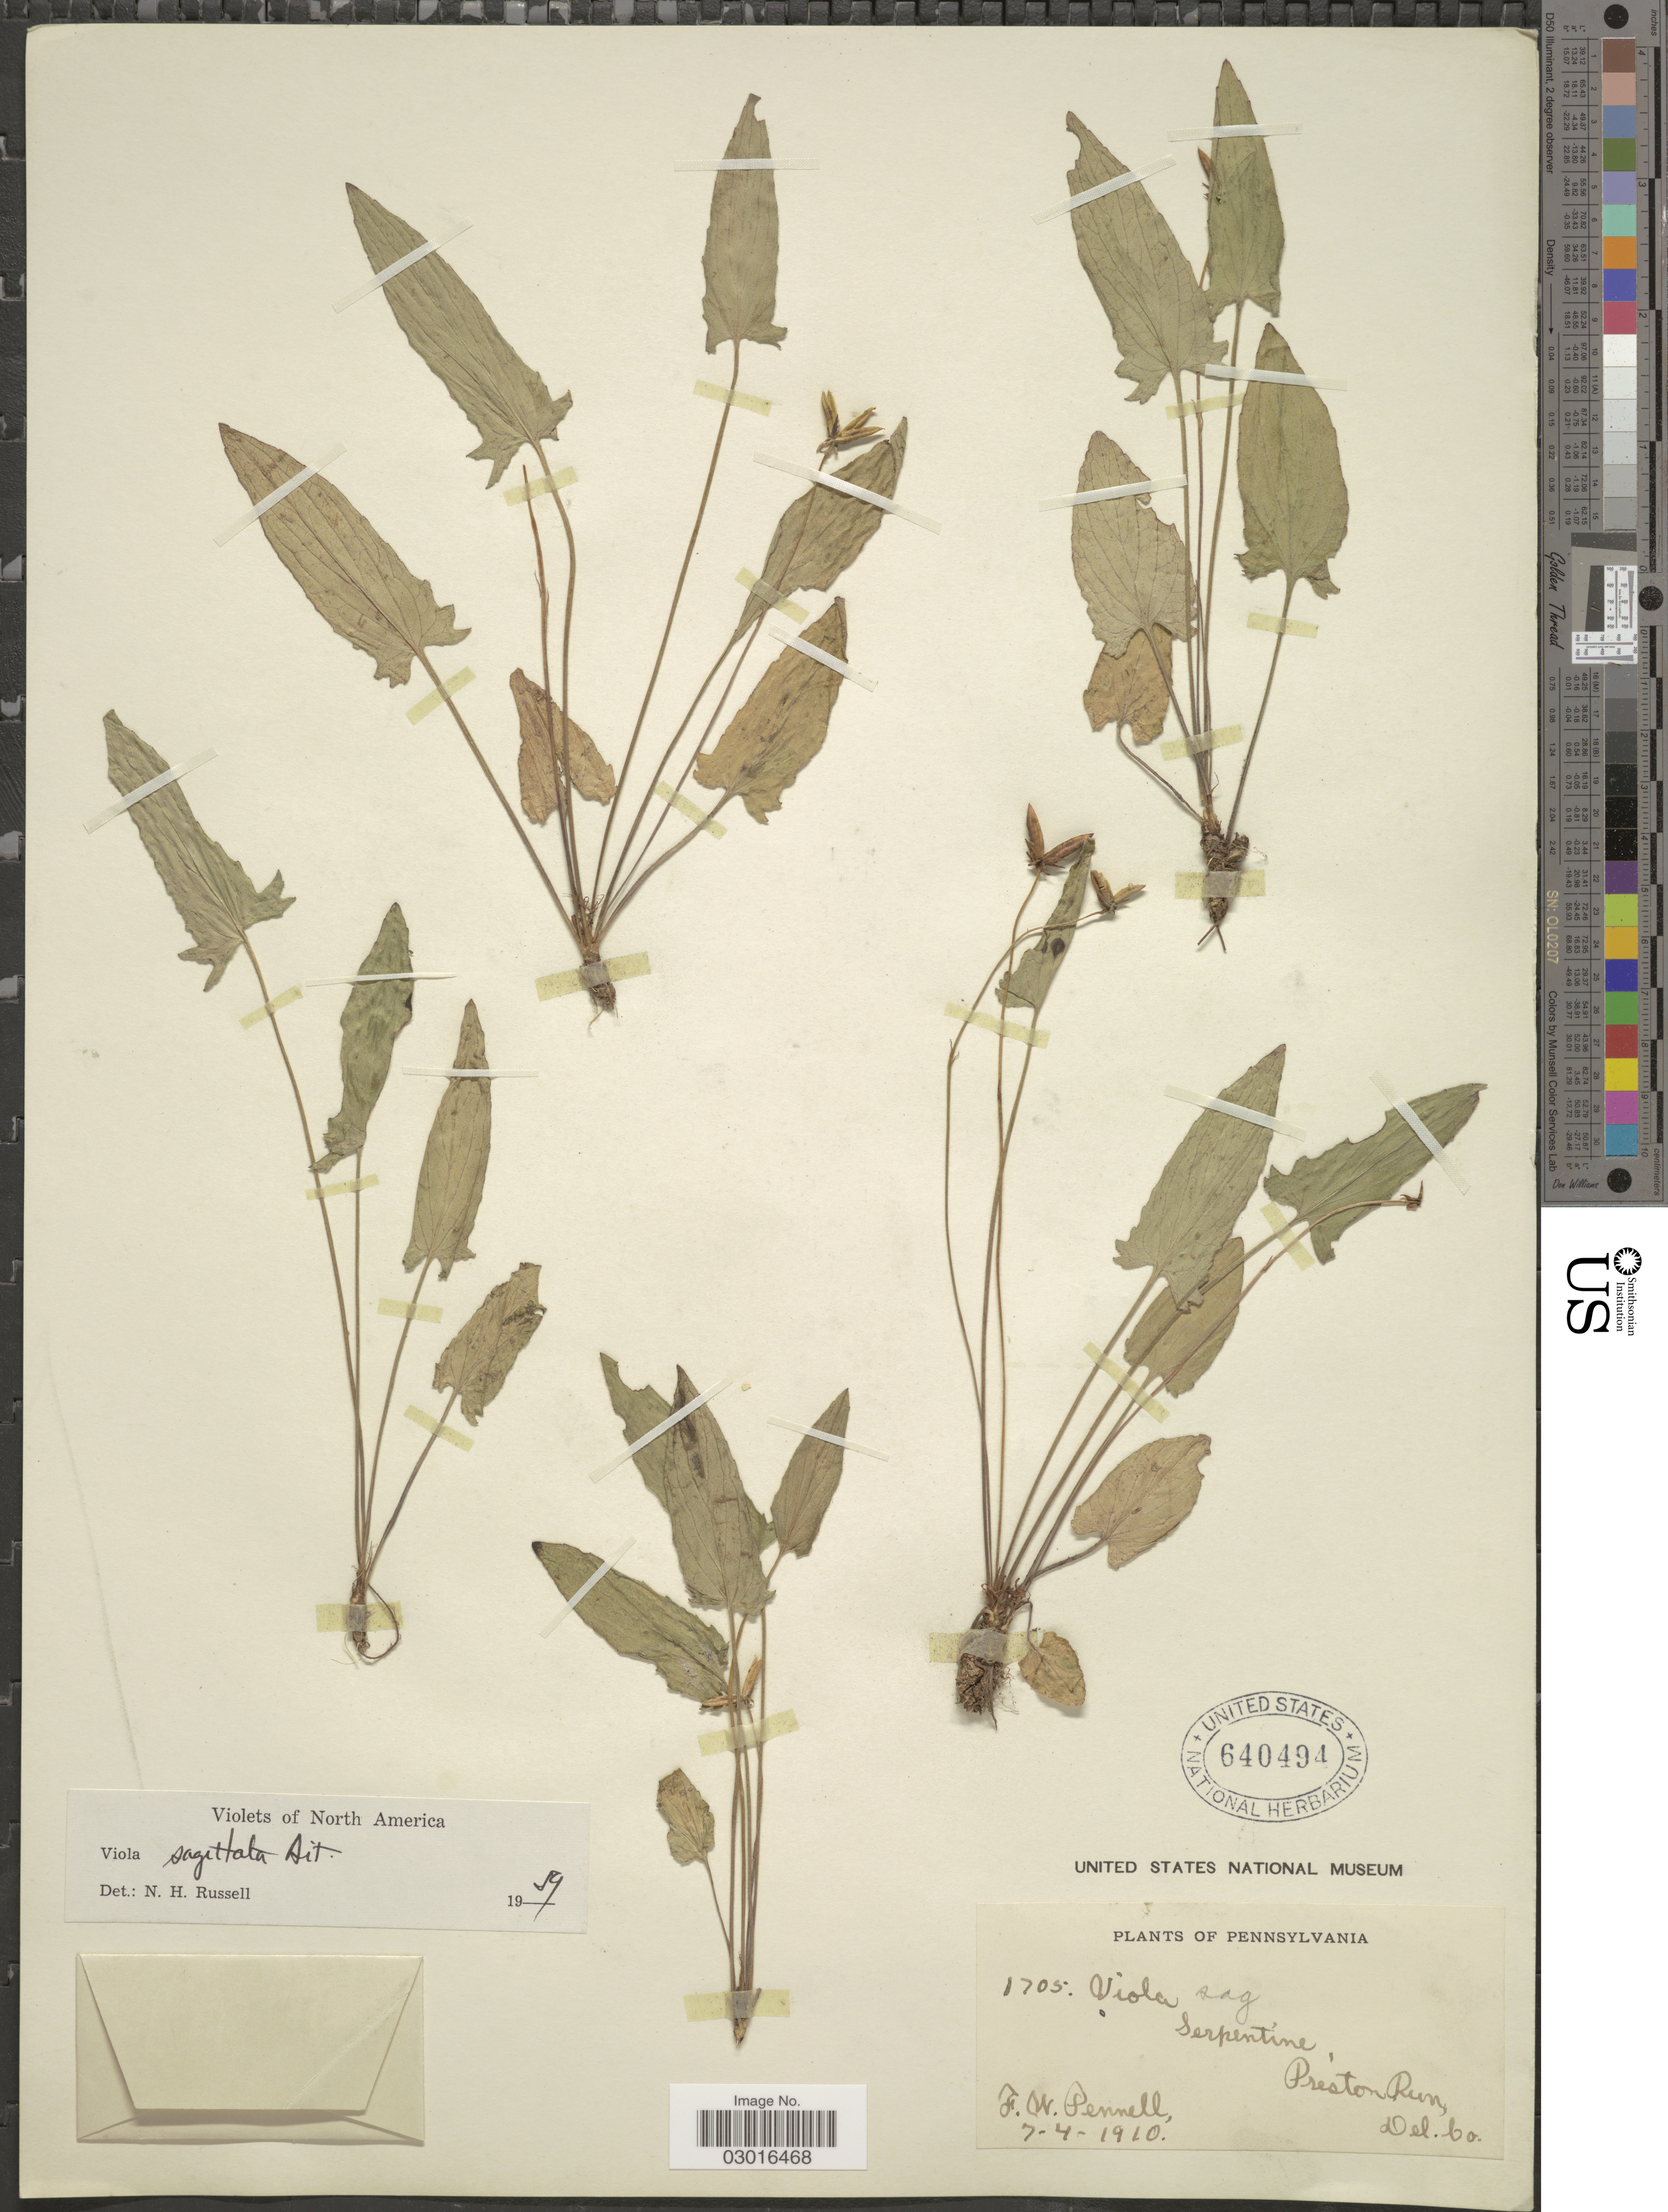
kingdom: Plantae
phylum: Tracheophyta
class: Magnoliopsida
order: Malpighiales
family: Violaceae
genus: Viola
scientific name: Viola sagittata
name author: Aiton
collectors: F. W. Pennell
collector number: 1705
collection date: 1910-07-04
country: United States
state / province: Pennsylvania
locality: Serpentine, Preston Run, Del. Co.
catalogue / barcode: US 640494